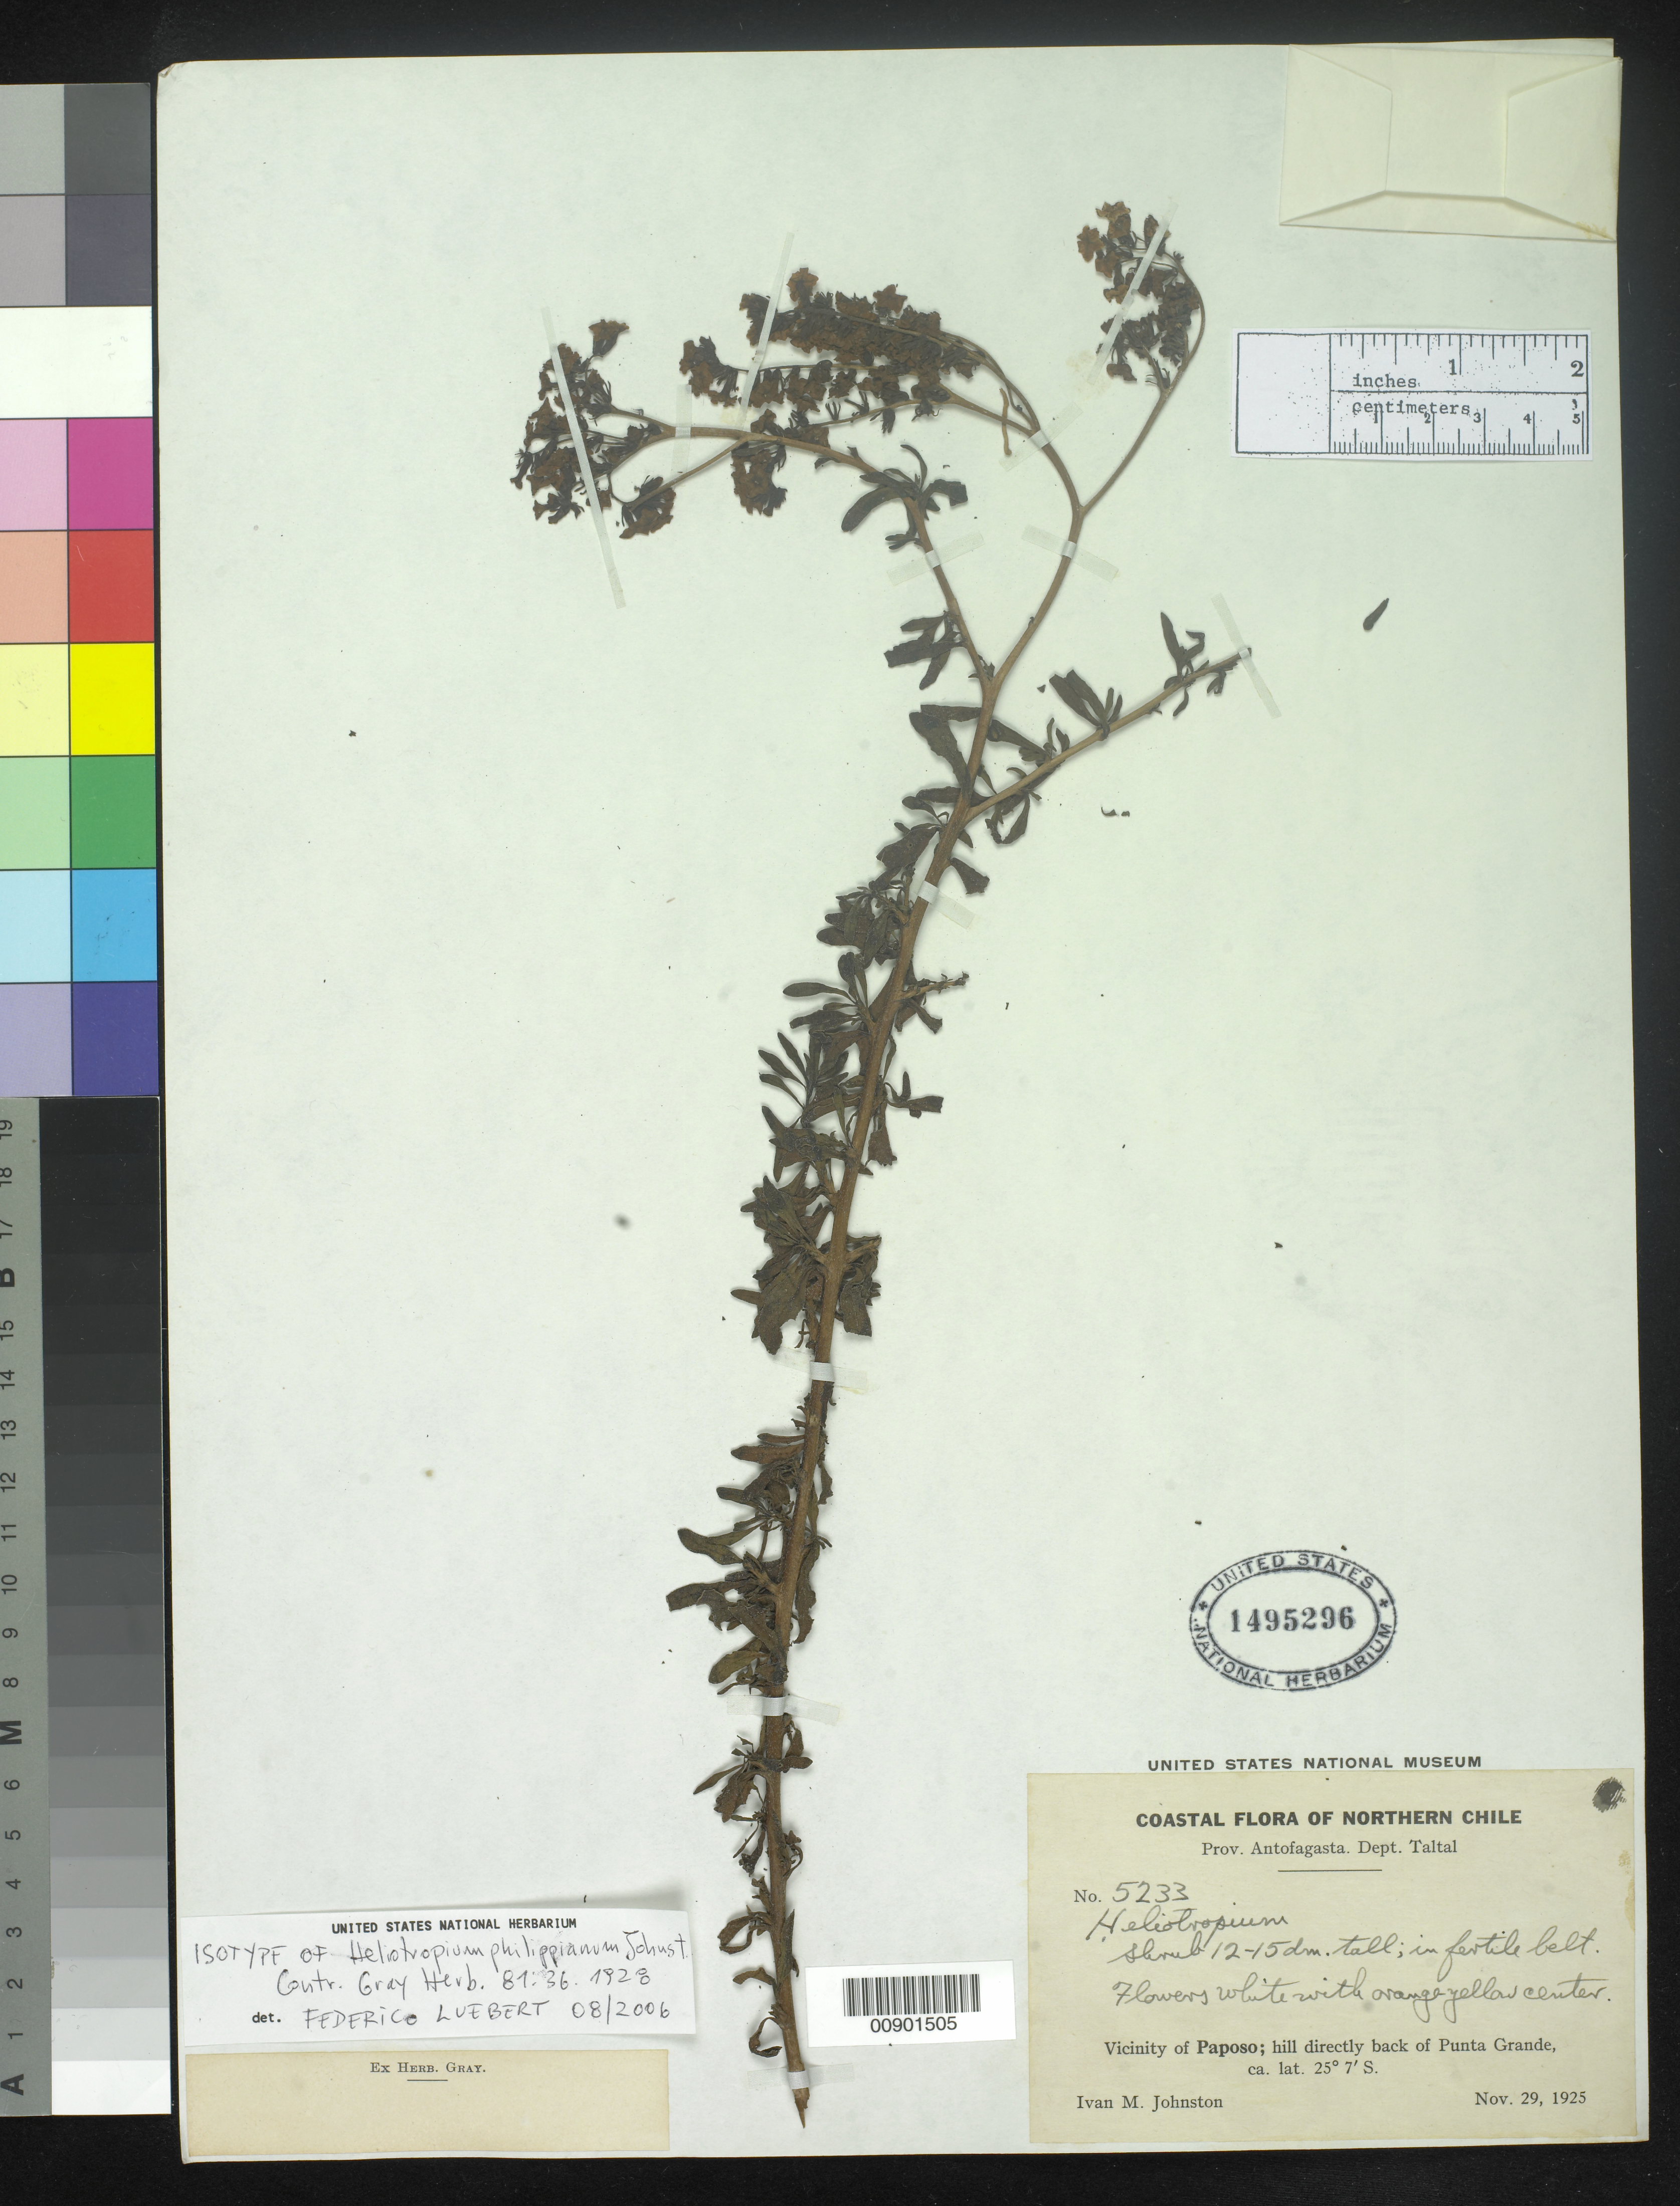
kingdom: Plantae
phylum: Tracheophyta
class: Magnoliopsida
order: Boraginales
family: Heliotropiaceae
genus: Heliotropium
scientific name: Heliotropium philippianum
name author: I.M. Johnst.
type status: Isotype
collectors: I.M. Johnston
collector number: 5233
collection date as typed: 29 Nov 1925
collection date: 1925-11-29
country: Chile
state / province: Antofagasta (II)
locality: Prov. Antofagasta, Dept. Taltal. Vicinity of Paposo; hill directly back of Punta Grande.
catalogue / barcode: US 1495296